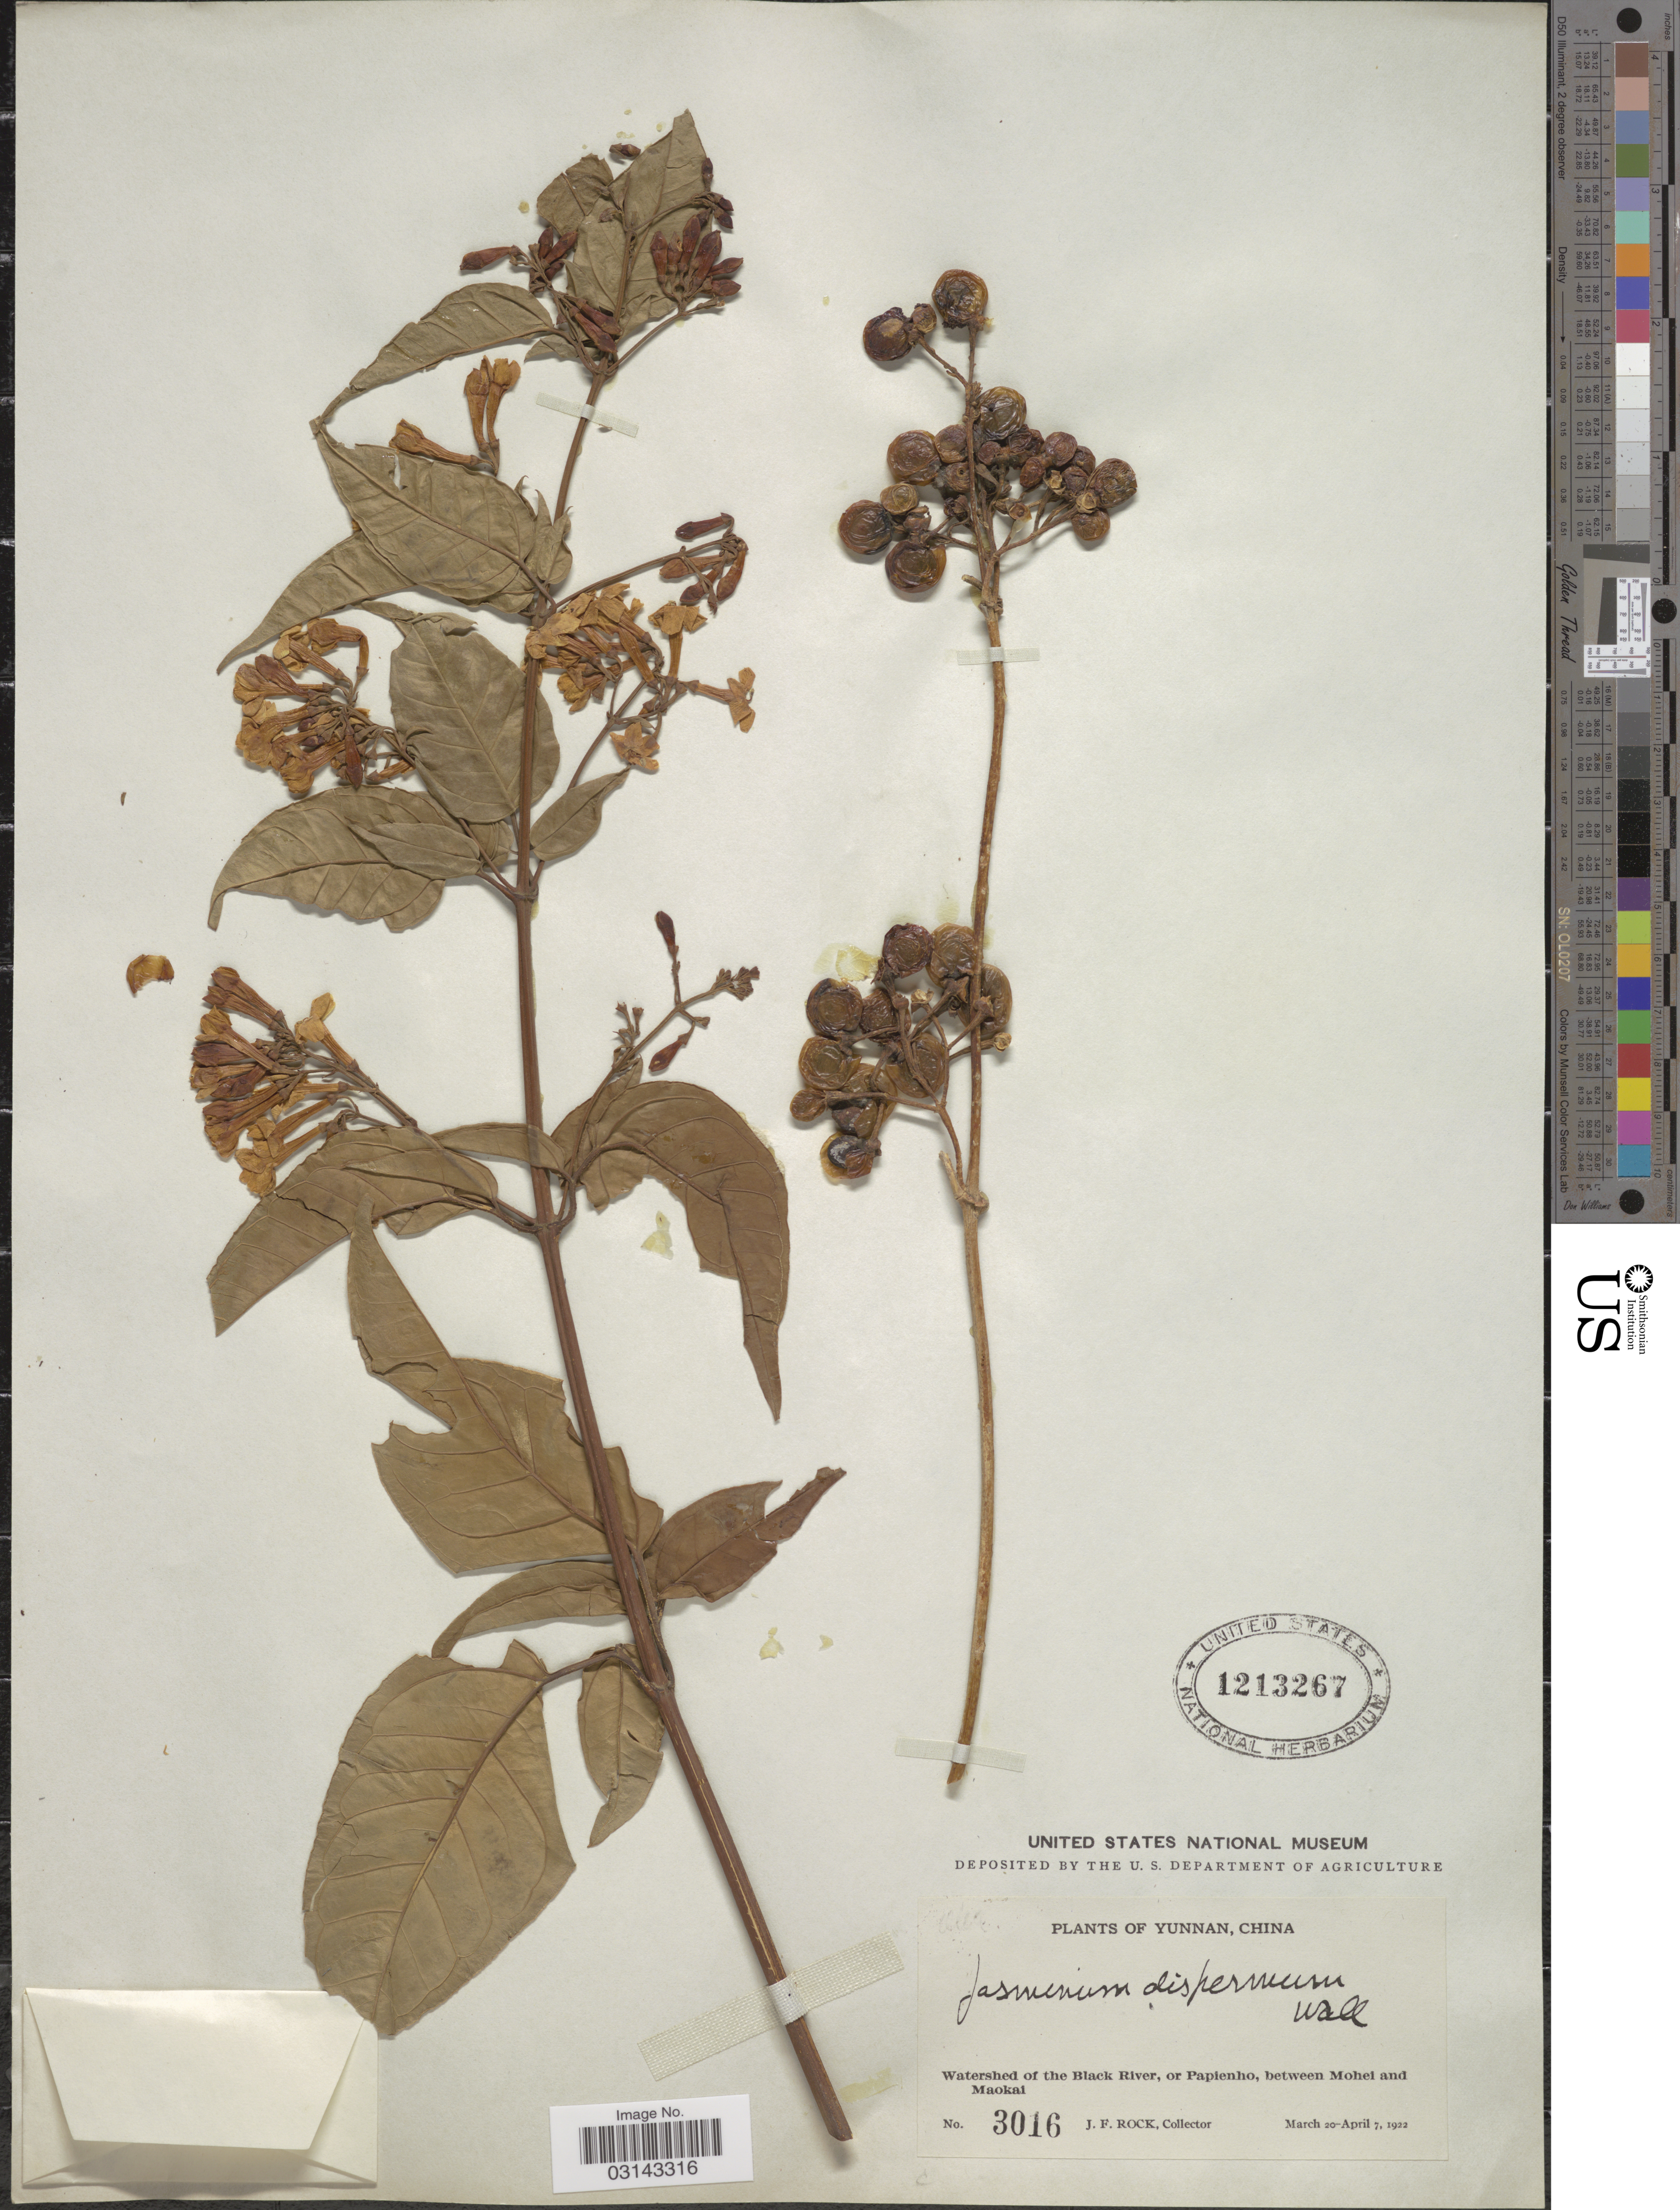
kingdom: Plantae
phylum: Tracheophyta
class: Magnoliopsida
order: Lamiales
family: Oleaceae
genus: Jasminum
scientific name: Jasminum dispermum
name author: Wall.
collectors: J. Rock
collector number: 3016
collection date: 1922-03-20/1922-04-07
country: China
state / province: Yunnan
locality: Watershed of the Black River, or Papienho, between Mohei and Maokai.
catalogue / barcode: US 1213267